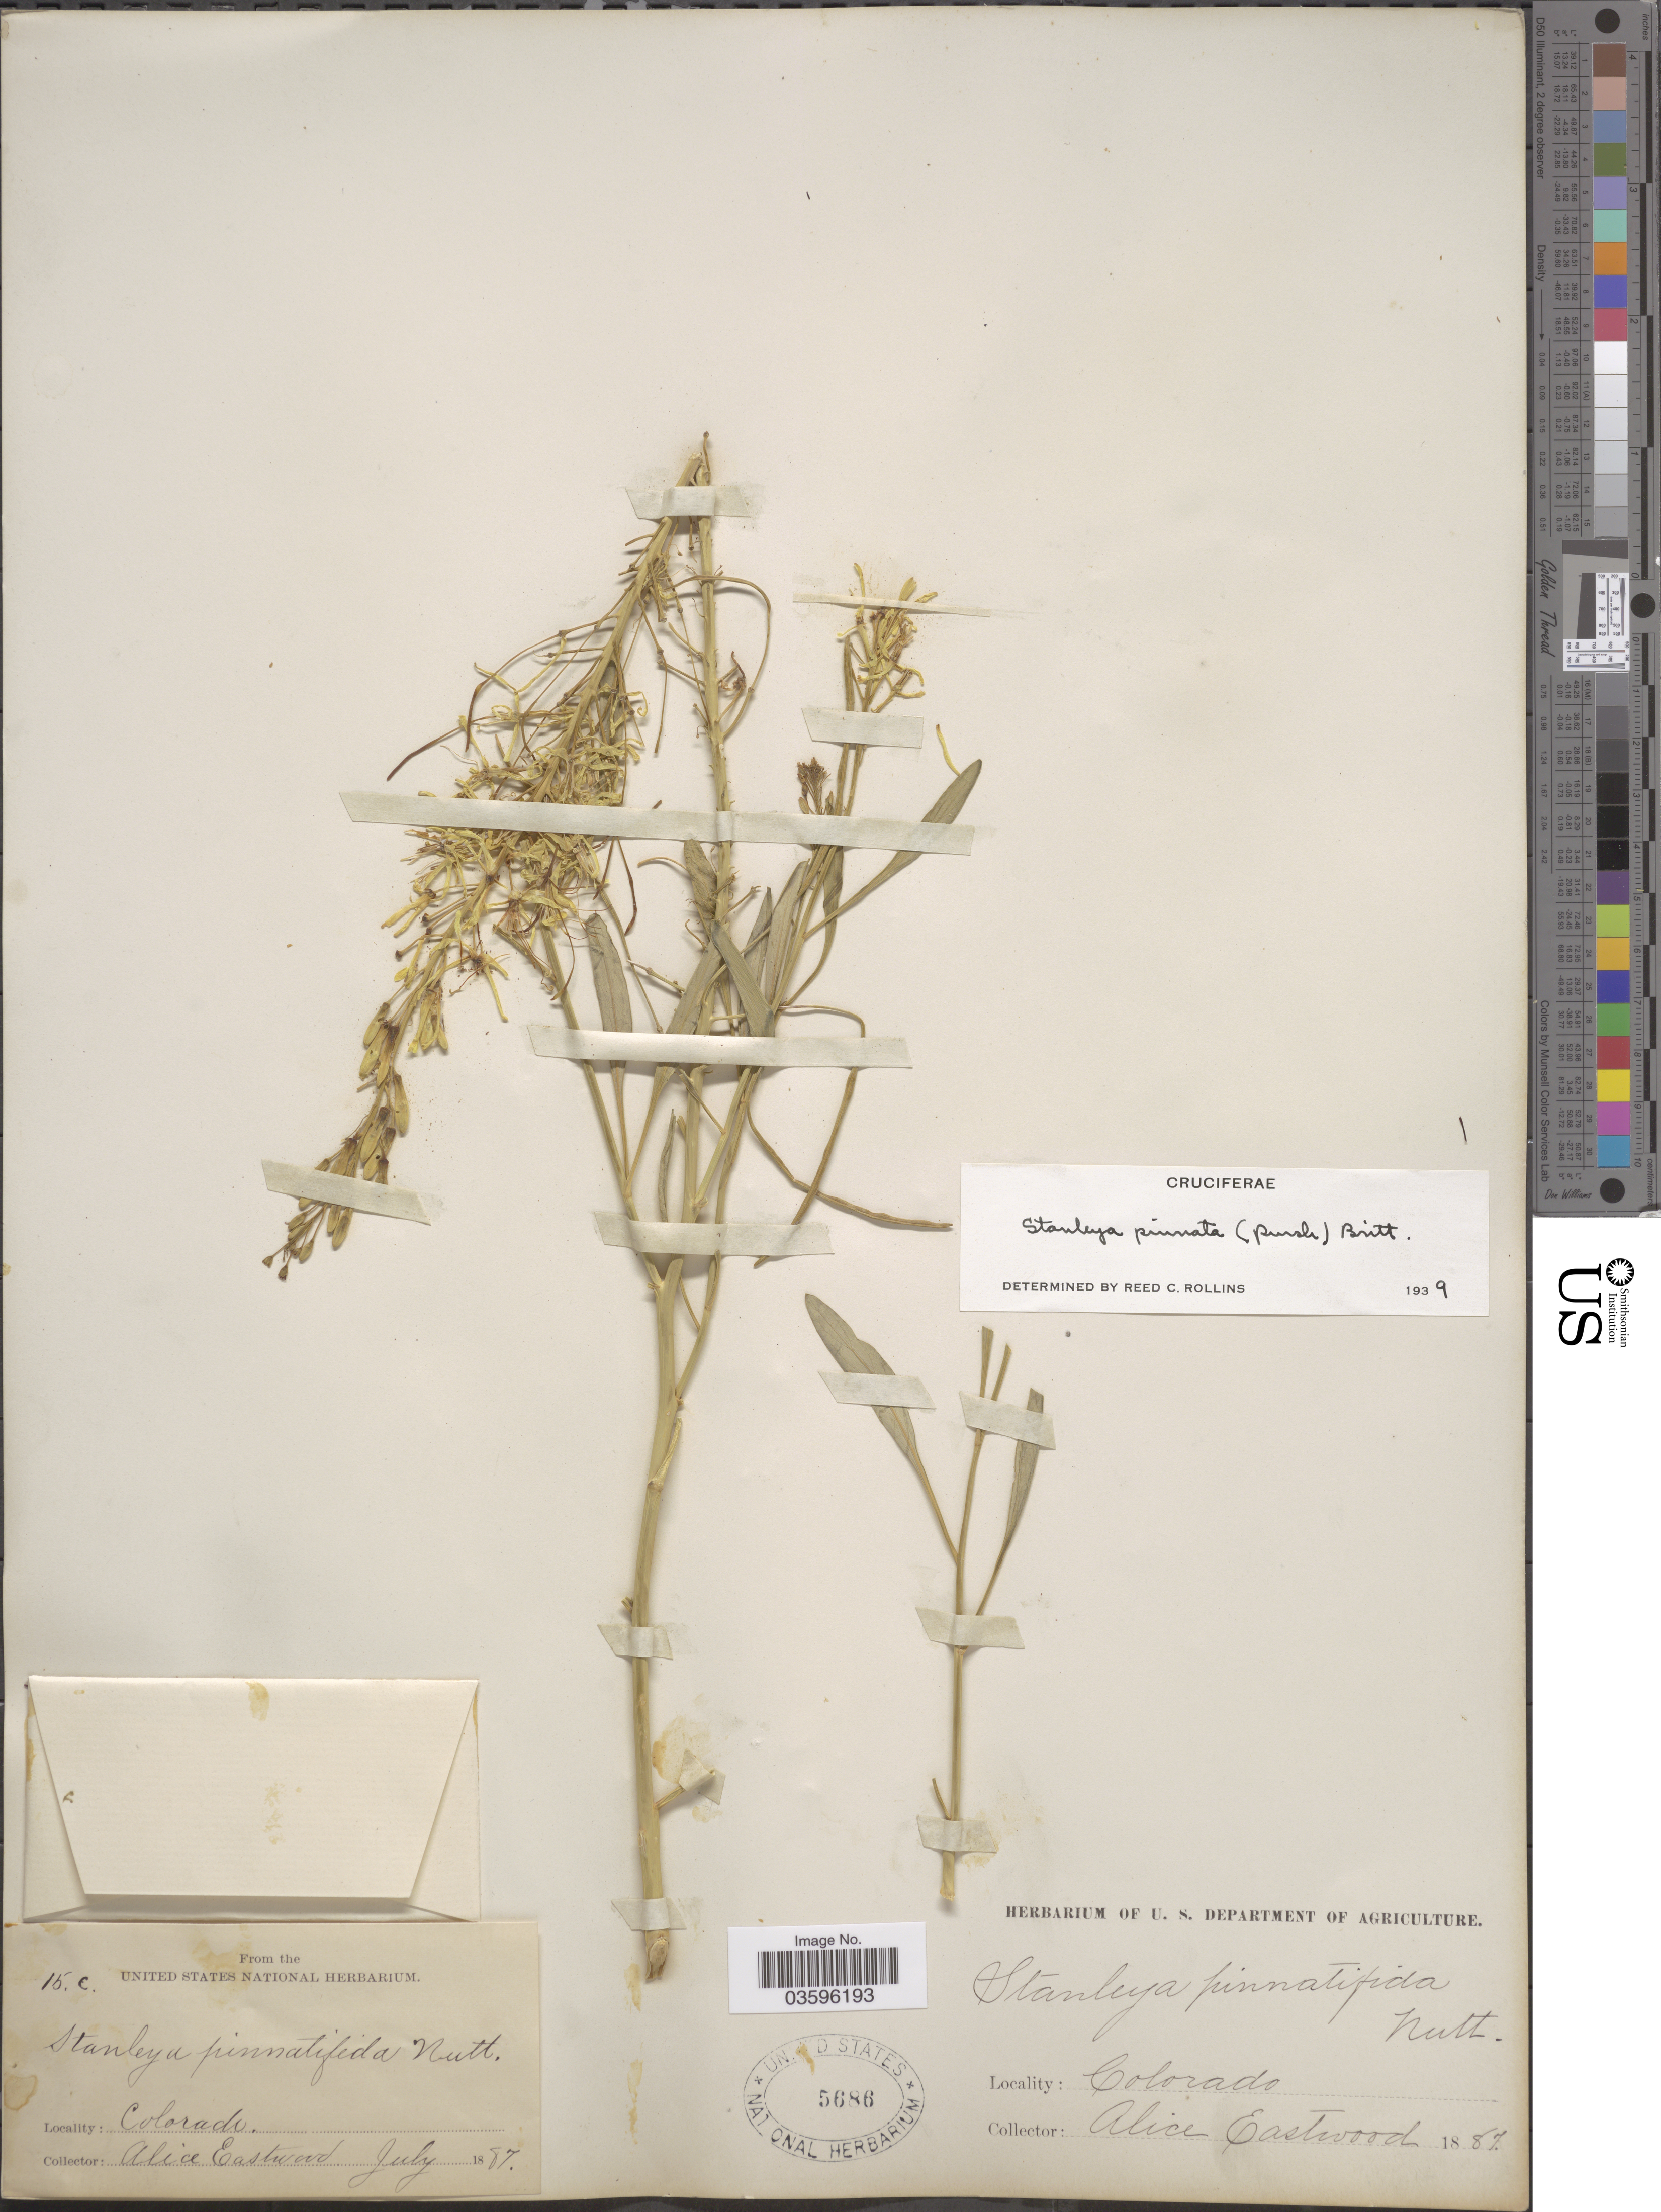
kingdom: Plantae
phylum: Tracheophyta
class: Magnoliopsida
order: Brassicales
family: Brassicaceae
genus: Stanleya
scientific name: Stanleya pinnata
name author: (Pursh) Britton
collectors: A. Eastwood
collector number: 15c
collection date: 1887-07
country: United States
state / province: Colorado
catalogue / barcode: US 5686